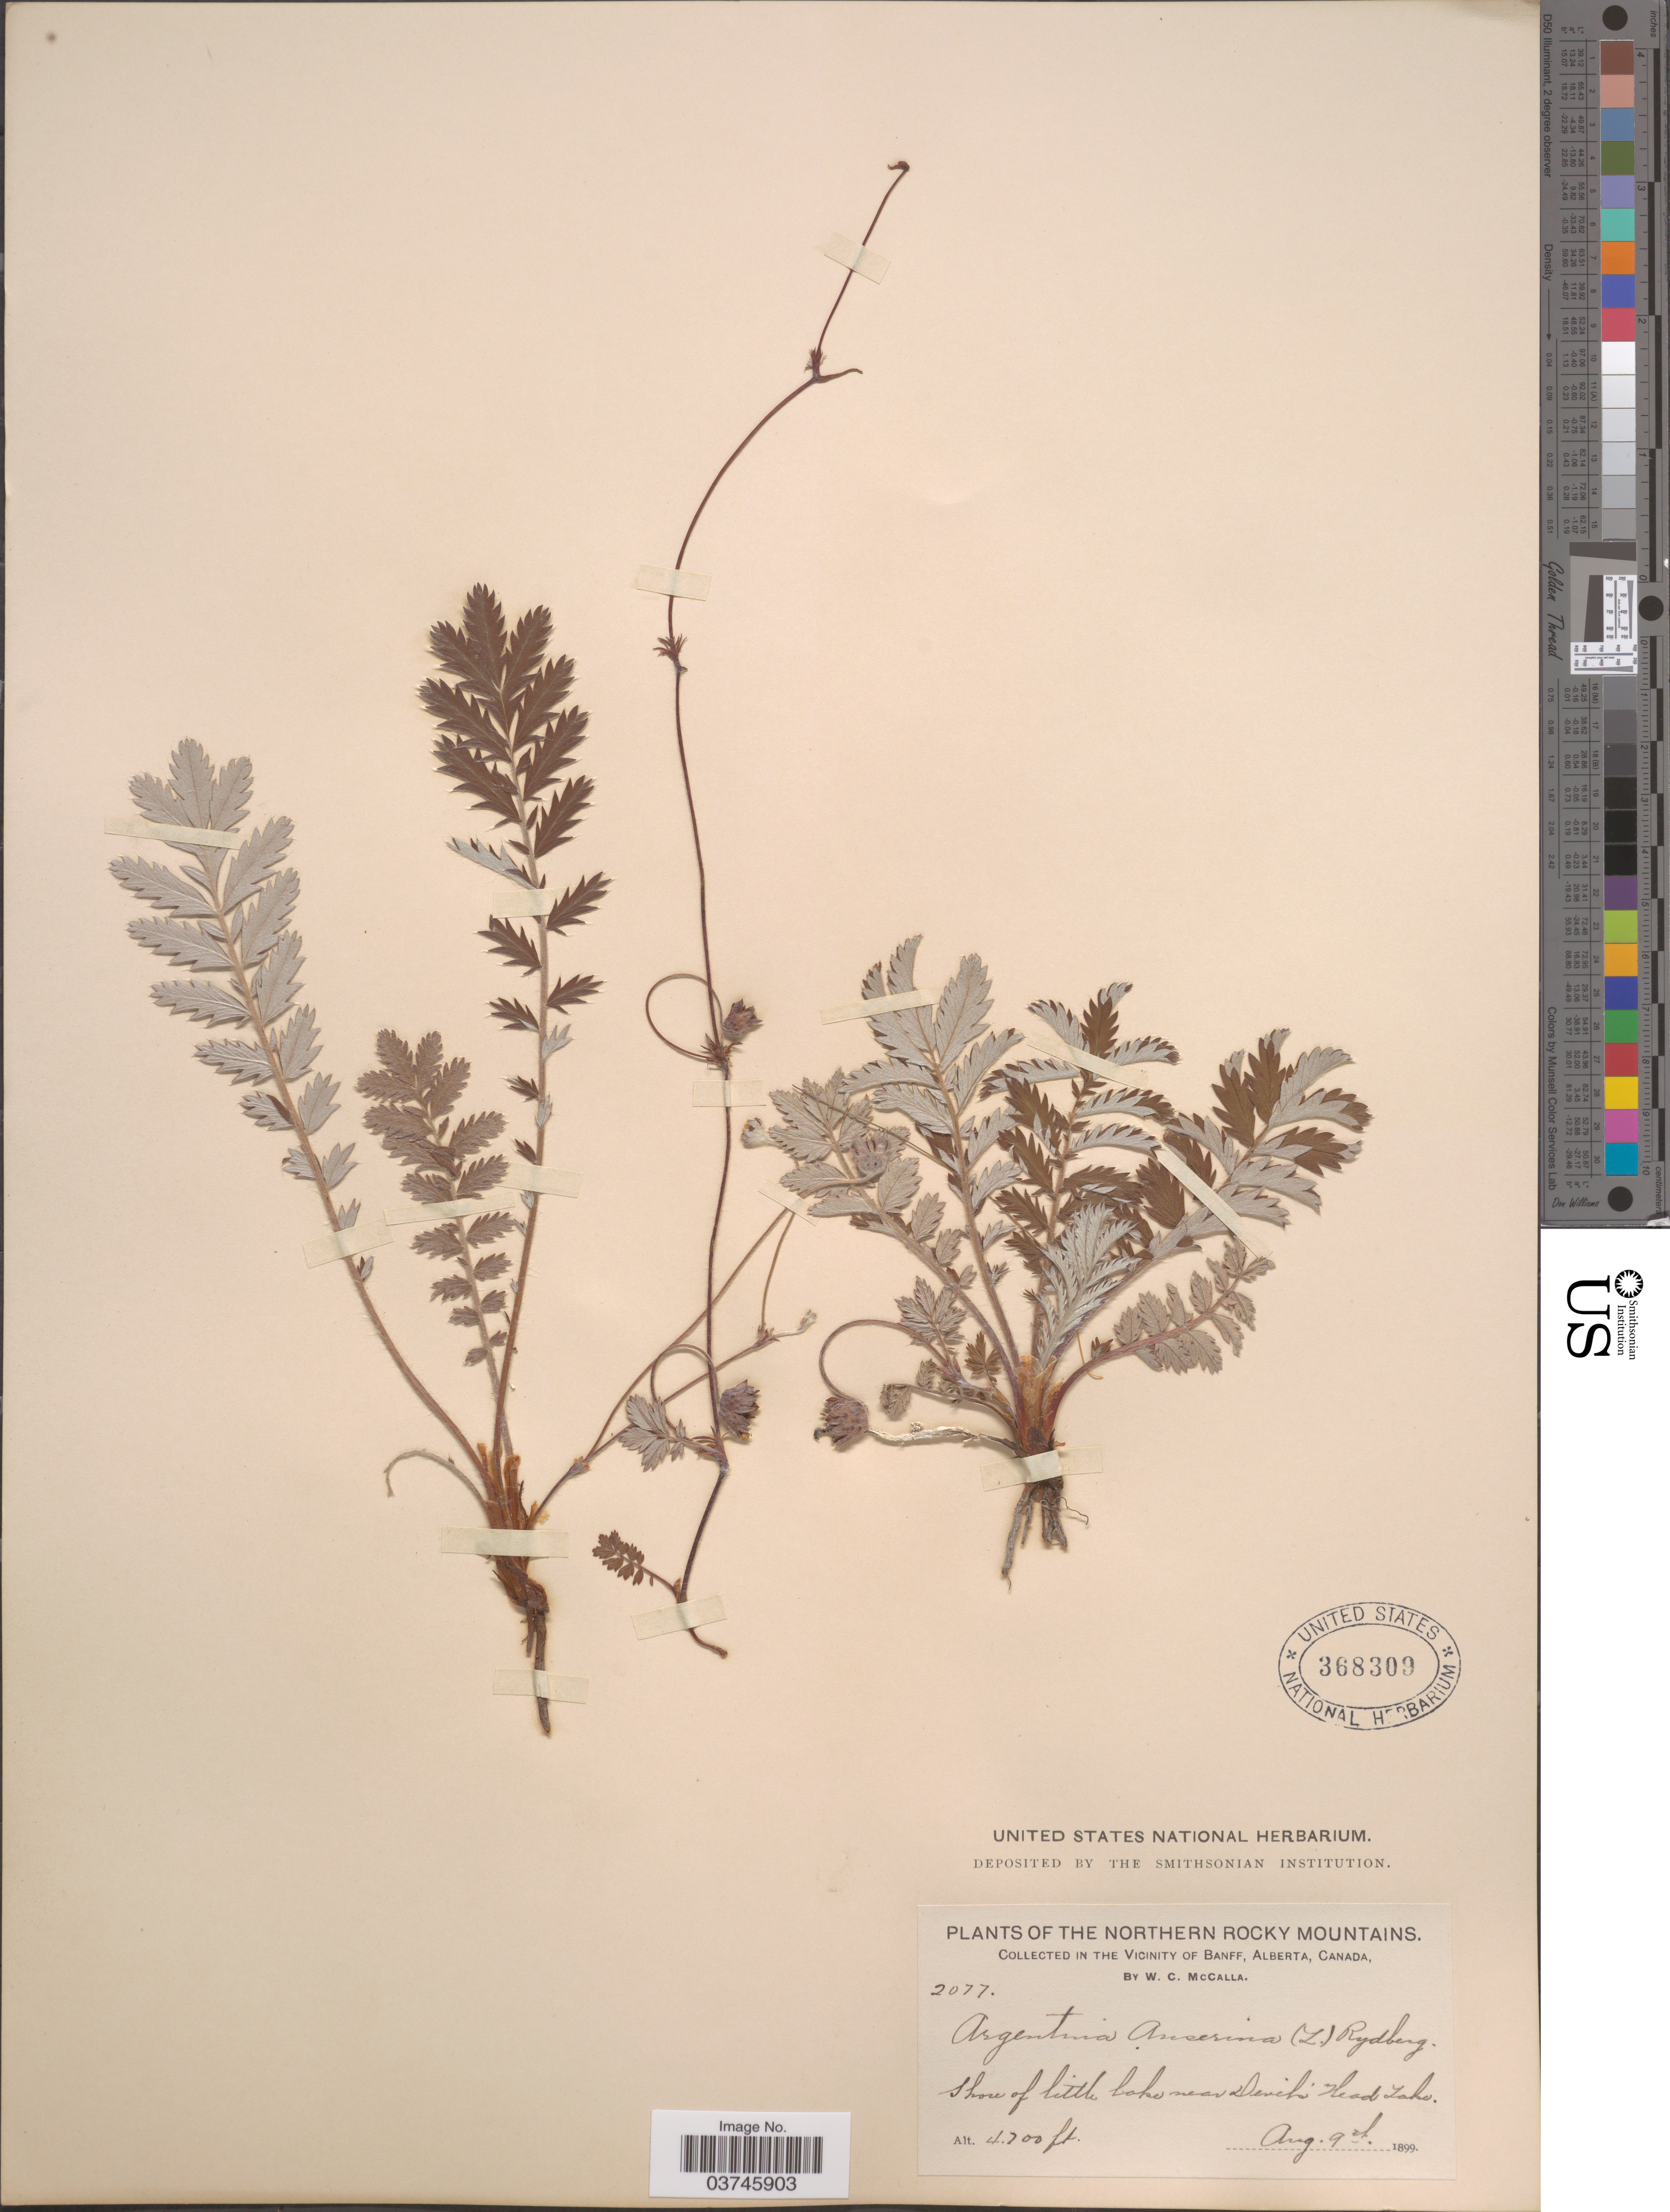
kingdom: Plantae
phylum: Tracheophyta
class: Magnoliopsida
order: Rosales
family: Rosaceae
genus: Argentina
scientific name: Argentina anserina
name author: (L.) Rydb.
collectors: W. McCalla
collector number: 2077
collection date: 1899-08-09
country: Canada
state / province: Alberta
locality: The Northern Rocky Mountains. Vicinity of Banff. Shore of little lake near Devil's Head Lake.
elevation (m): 1433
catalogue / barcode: US 368309